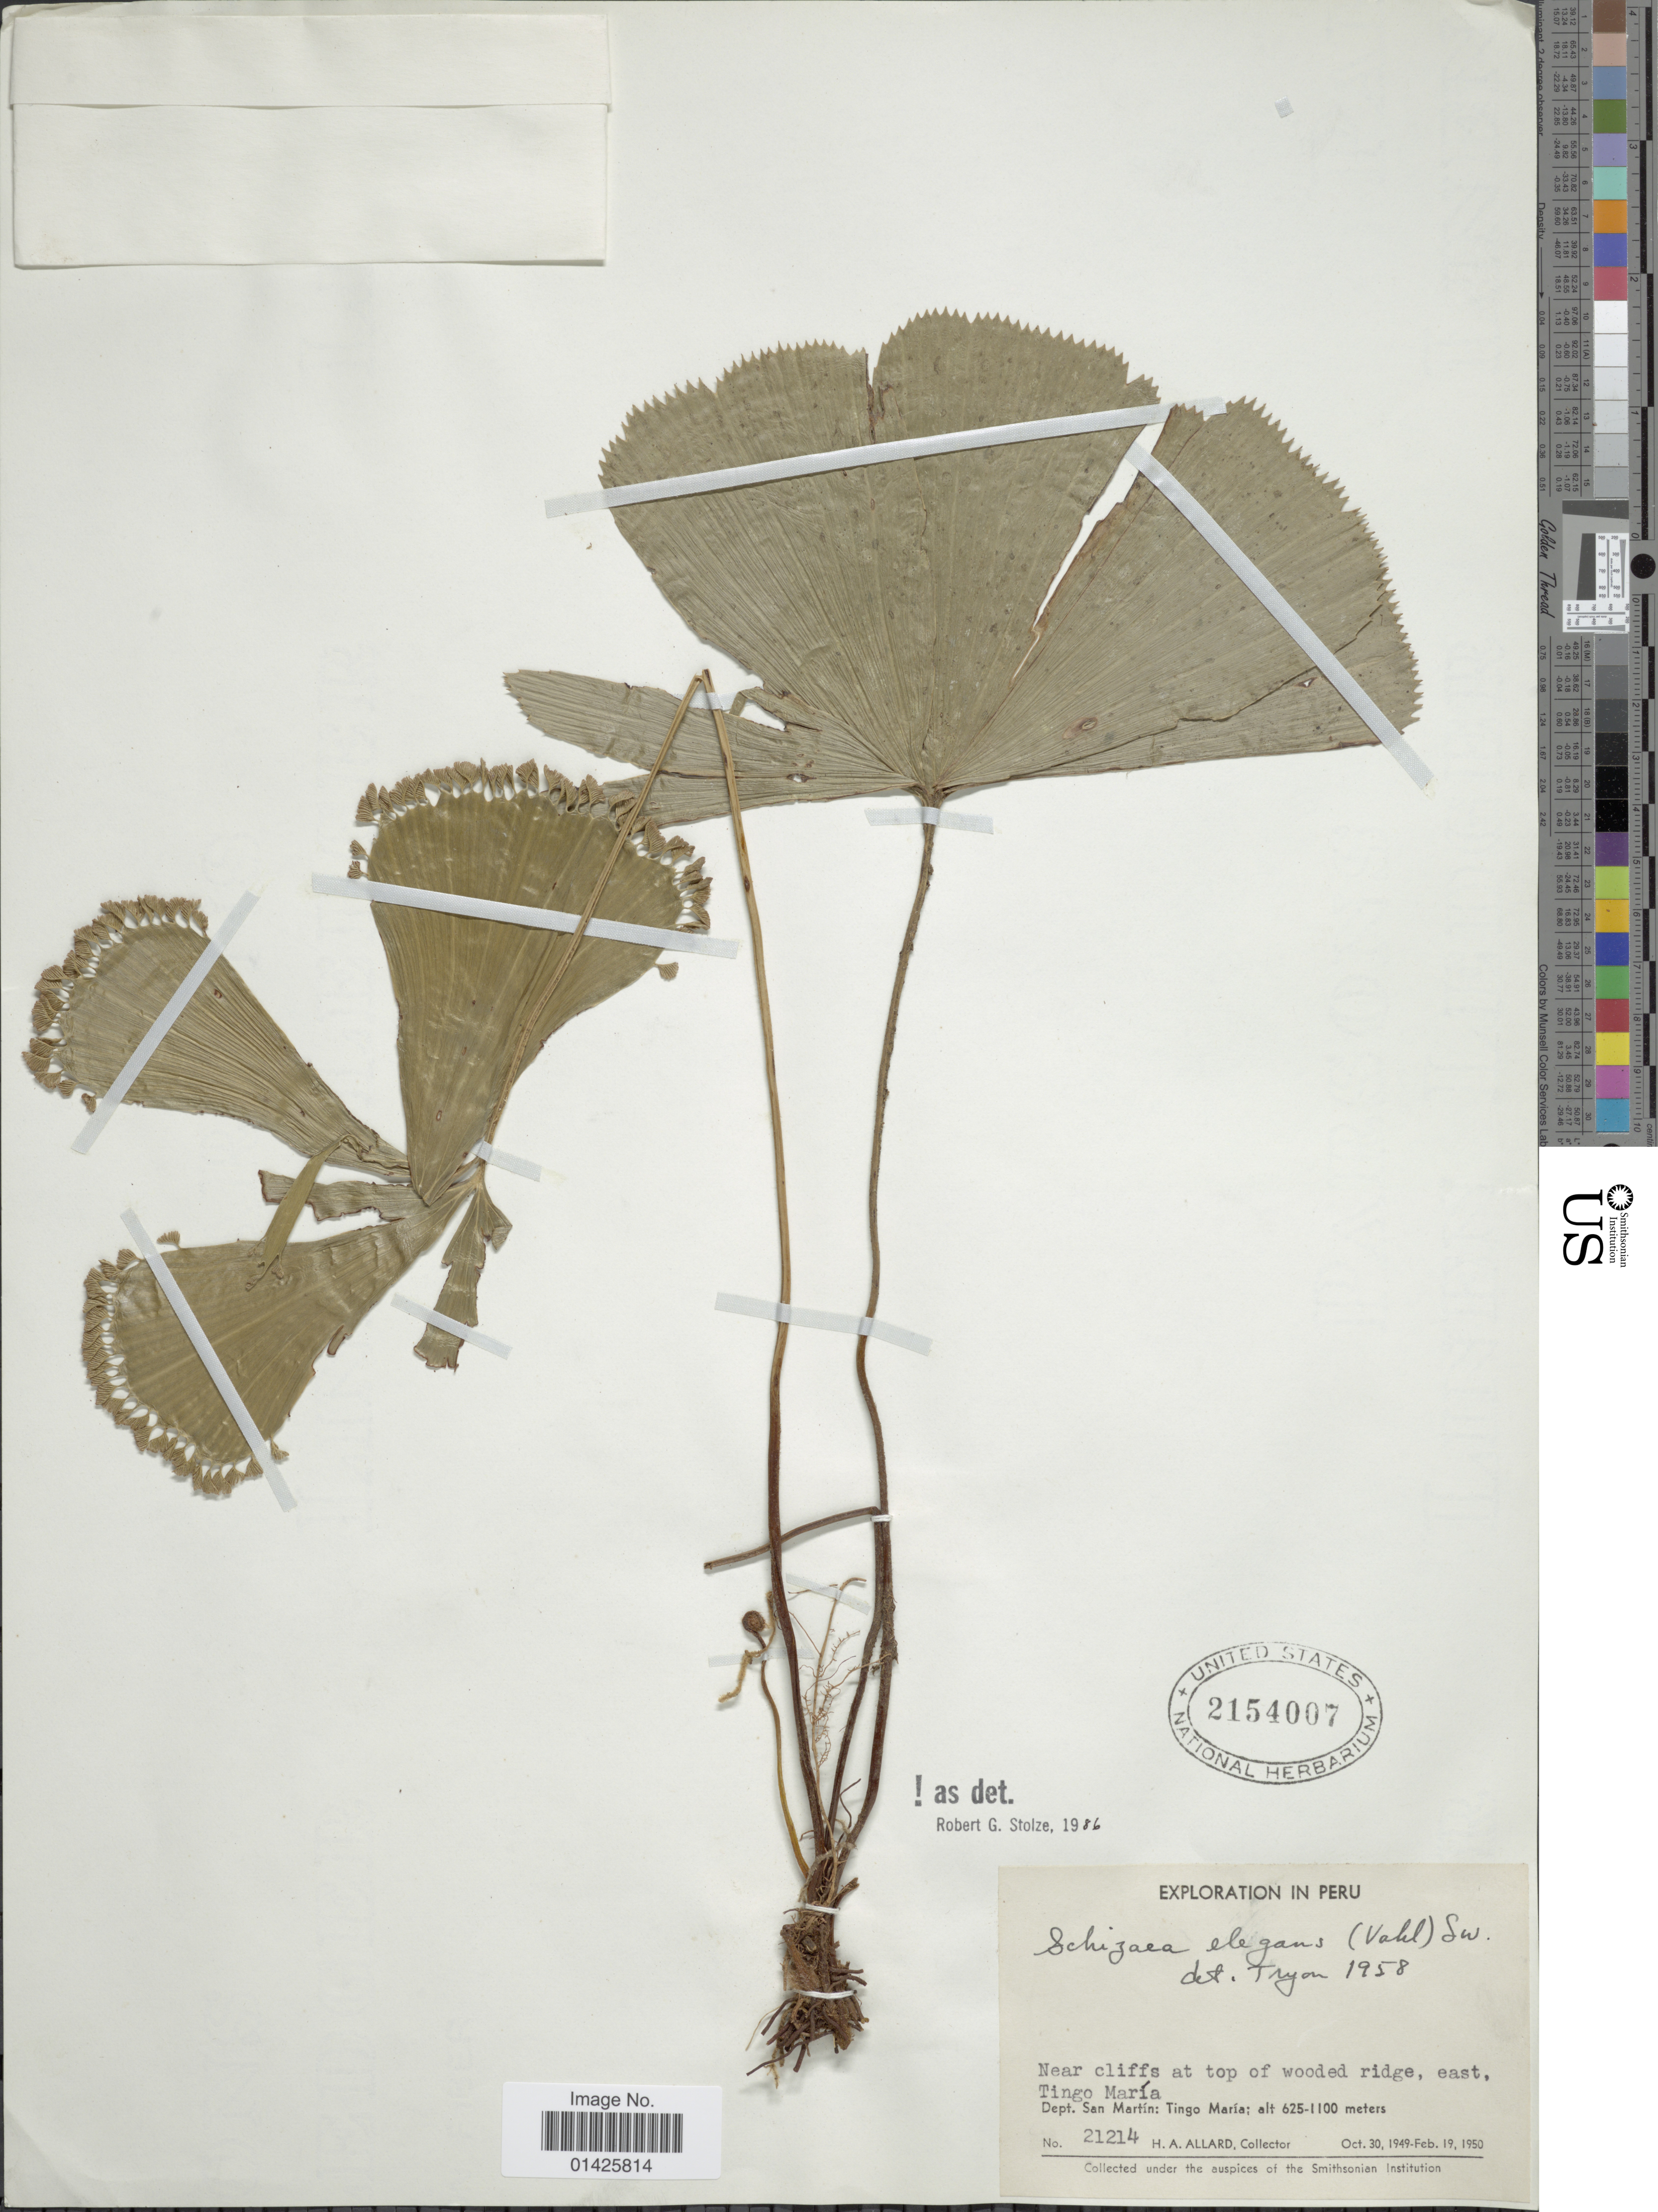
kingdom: Plantae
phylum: Tracheophyta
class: Polypodiopsida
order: Schizaeales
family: Schizaeaceae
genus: Schizaea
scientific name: Schizaea elegans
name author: (Vahl) Sw.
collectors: H. A. Allard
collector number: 21214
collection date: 1949-10-30/1950-02-19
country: Peru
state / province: San Martín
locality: Near cliffs at top of wooded ridge, east Tingo María, Dept. San Martin: Tingo María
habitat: near cliffs at top of wooded ridge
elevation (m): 625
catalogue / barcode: US 2154007